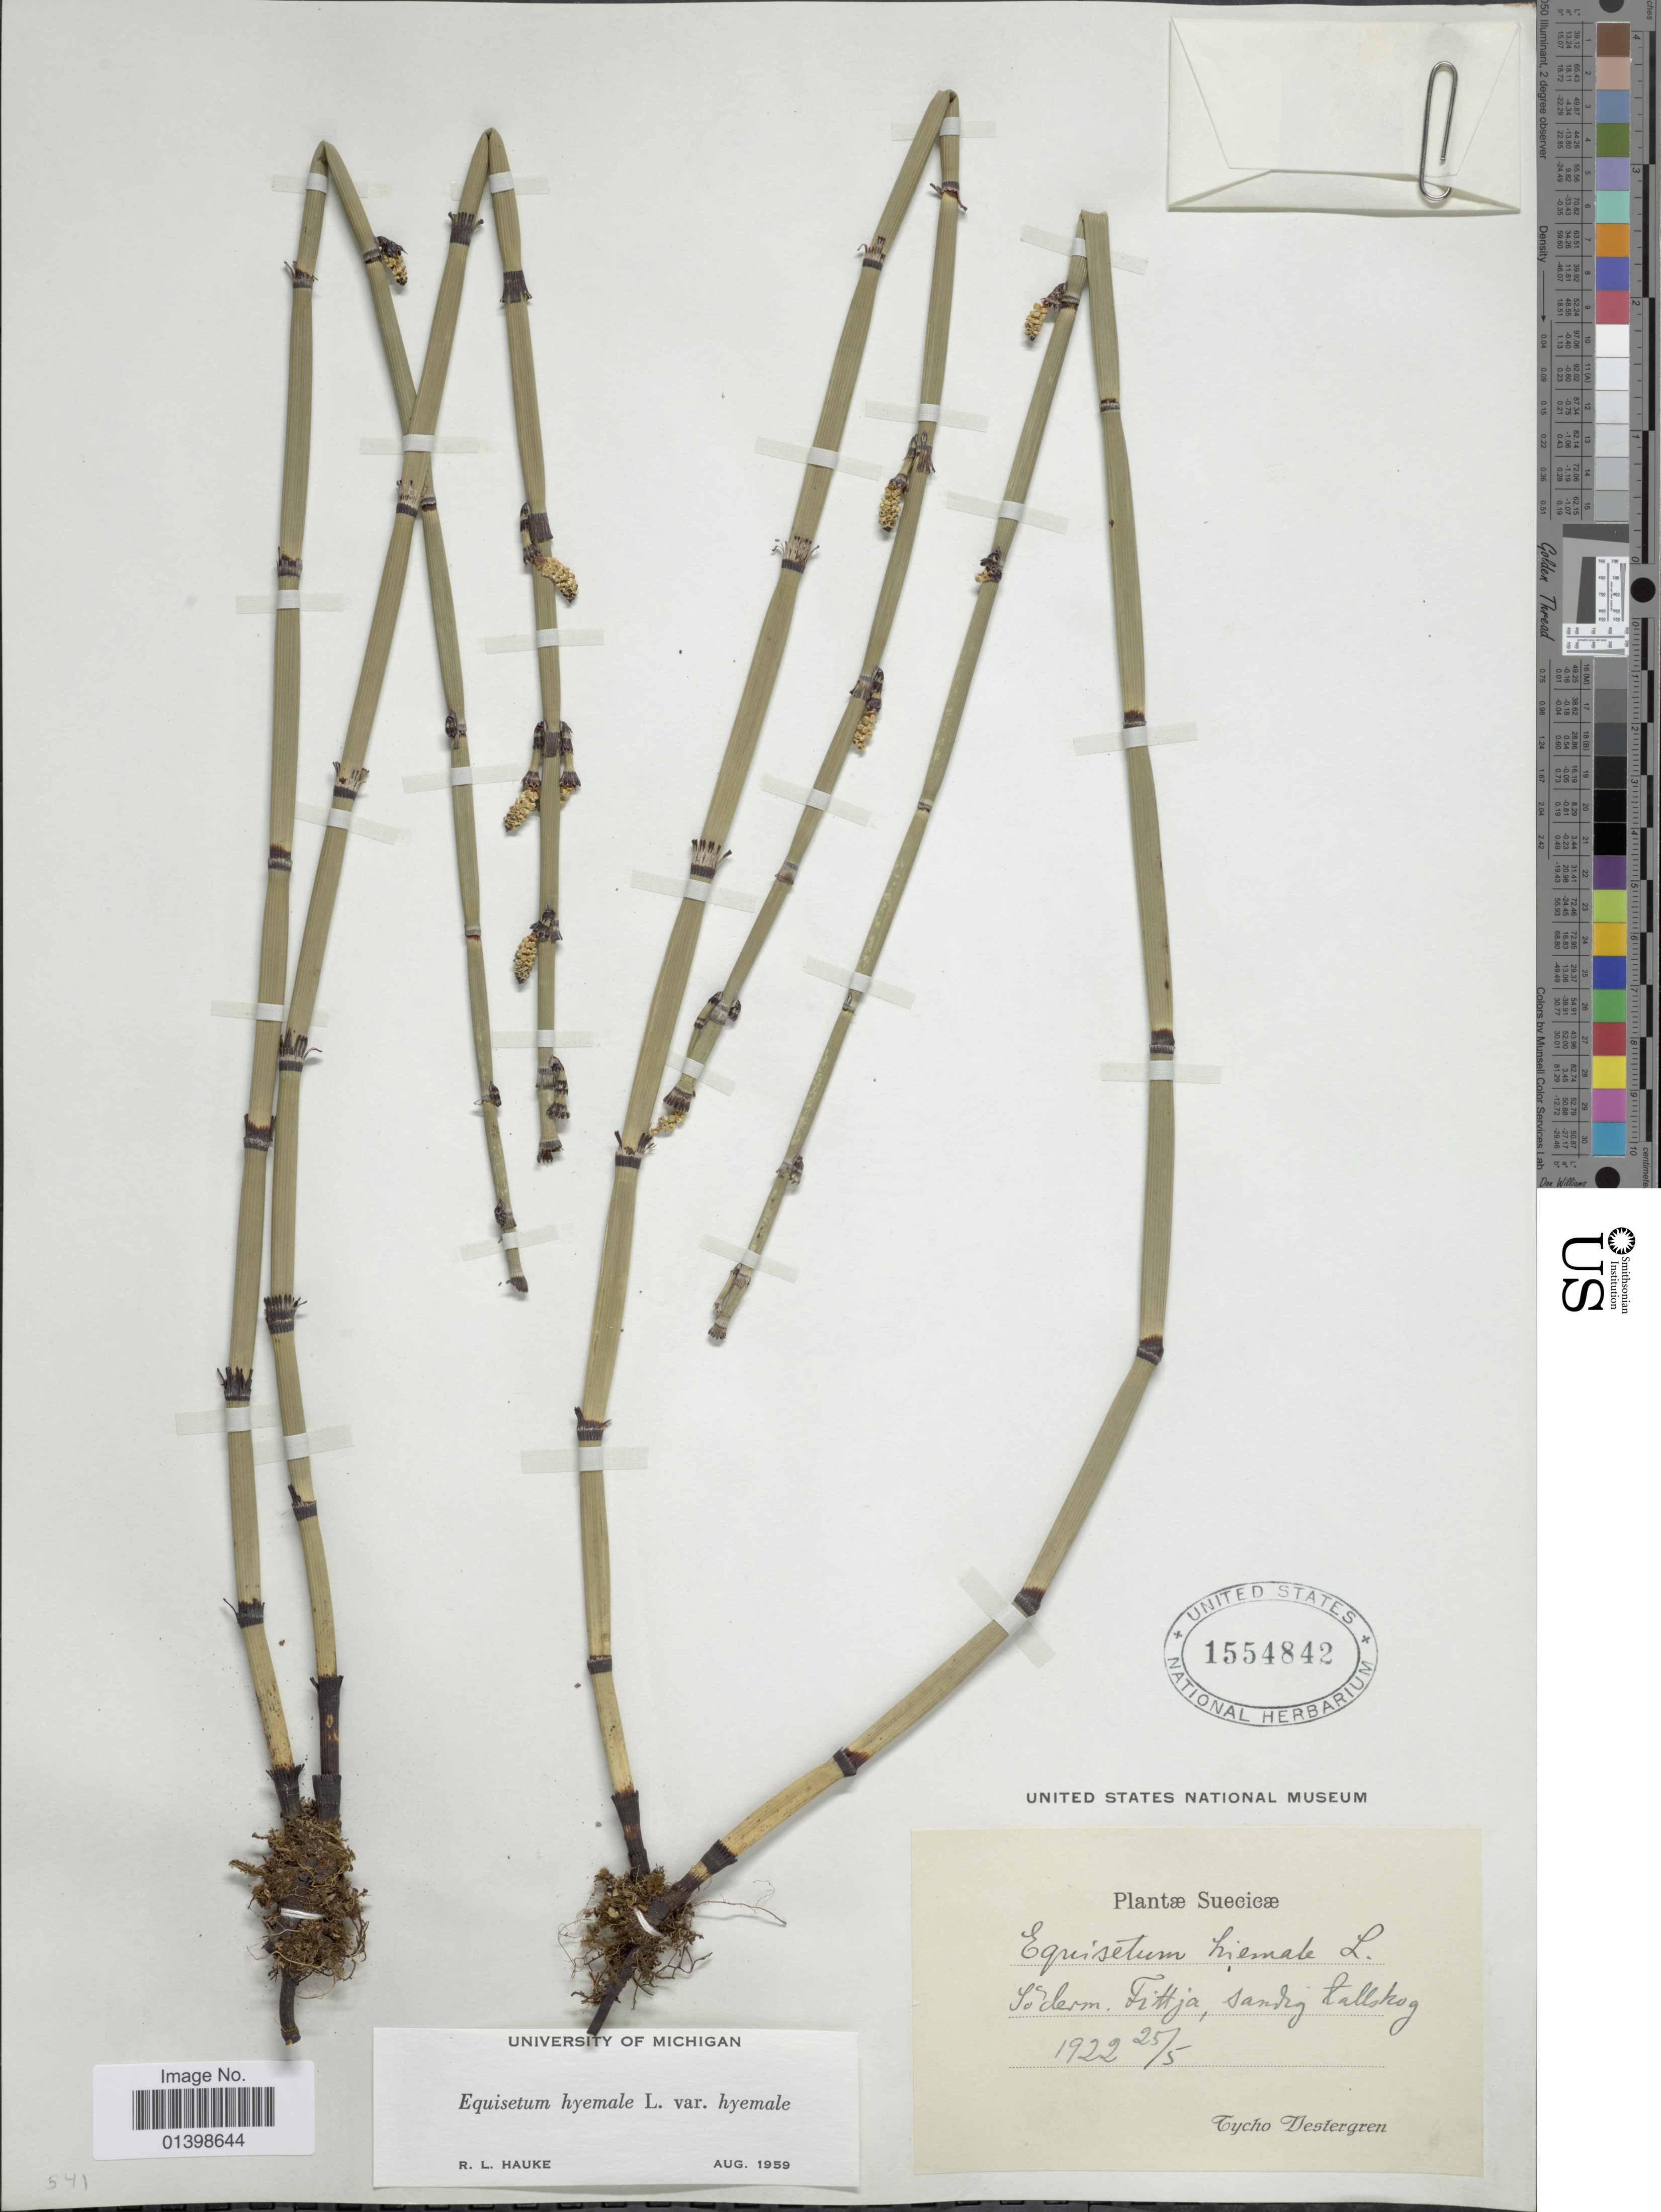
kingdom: Plantae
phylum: Tracheophyta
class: Polypodiopsida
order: Equisetales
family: Equisetaceae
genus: Equisetum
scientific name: Equisetum hyemale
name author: L.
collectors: T. Destergren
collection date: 1922-05-25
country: Sweden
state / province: Sodermanland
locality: Sõderm. Tittja, sandy [illegible text]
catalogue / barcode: US 1554842